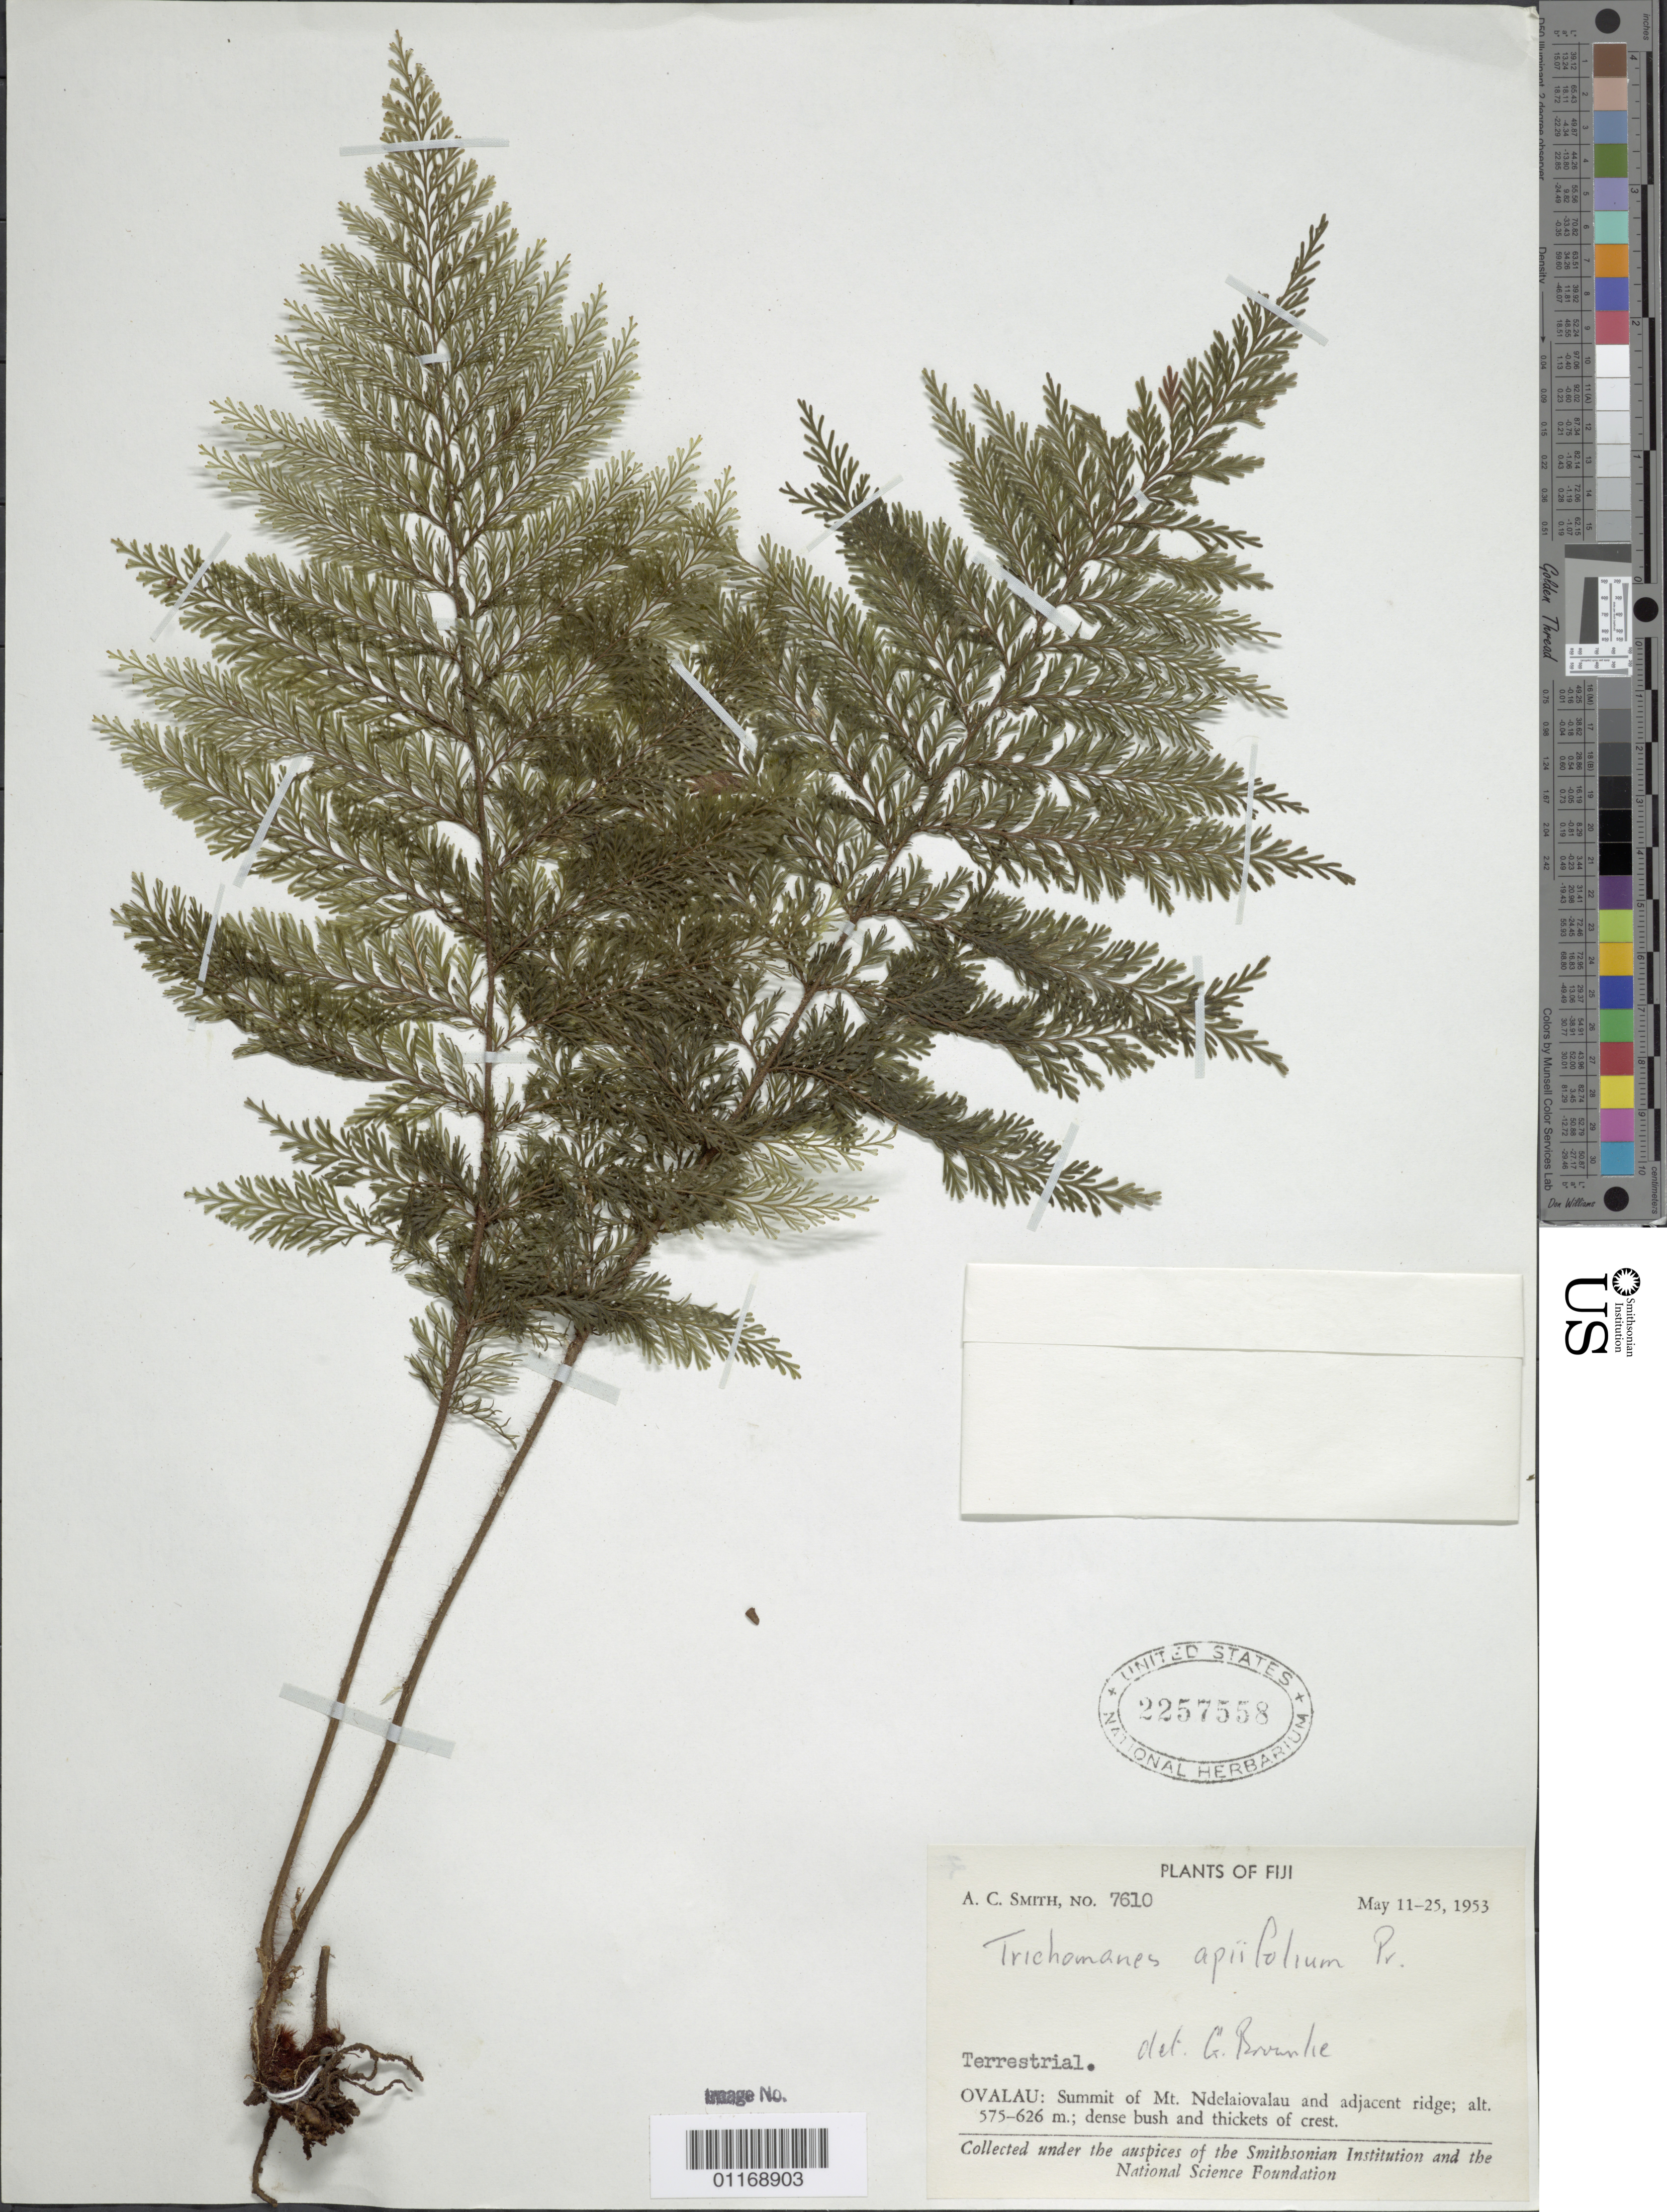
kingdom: Plantae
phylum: Tracheophyta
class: Polypodiopsida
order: Hymenophyllales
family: Hymenophyllaceae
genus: Callistopteris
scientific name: Callistopteris apiifolia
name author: (C. Presl) Copel.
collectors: A. C. Smith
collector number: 7610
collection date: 1953-05-11/1953-05-25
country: Fiji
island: Ovalau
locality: Summit of Mt. Ndelaiovalau and adjacent ridge.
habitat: Dense bush and thickets of crest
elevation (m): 575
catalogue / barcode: US 2257558